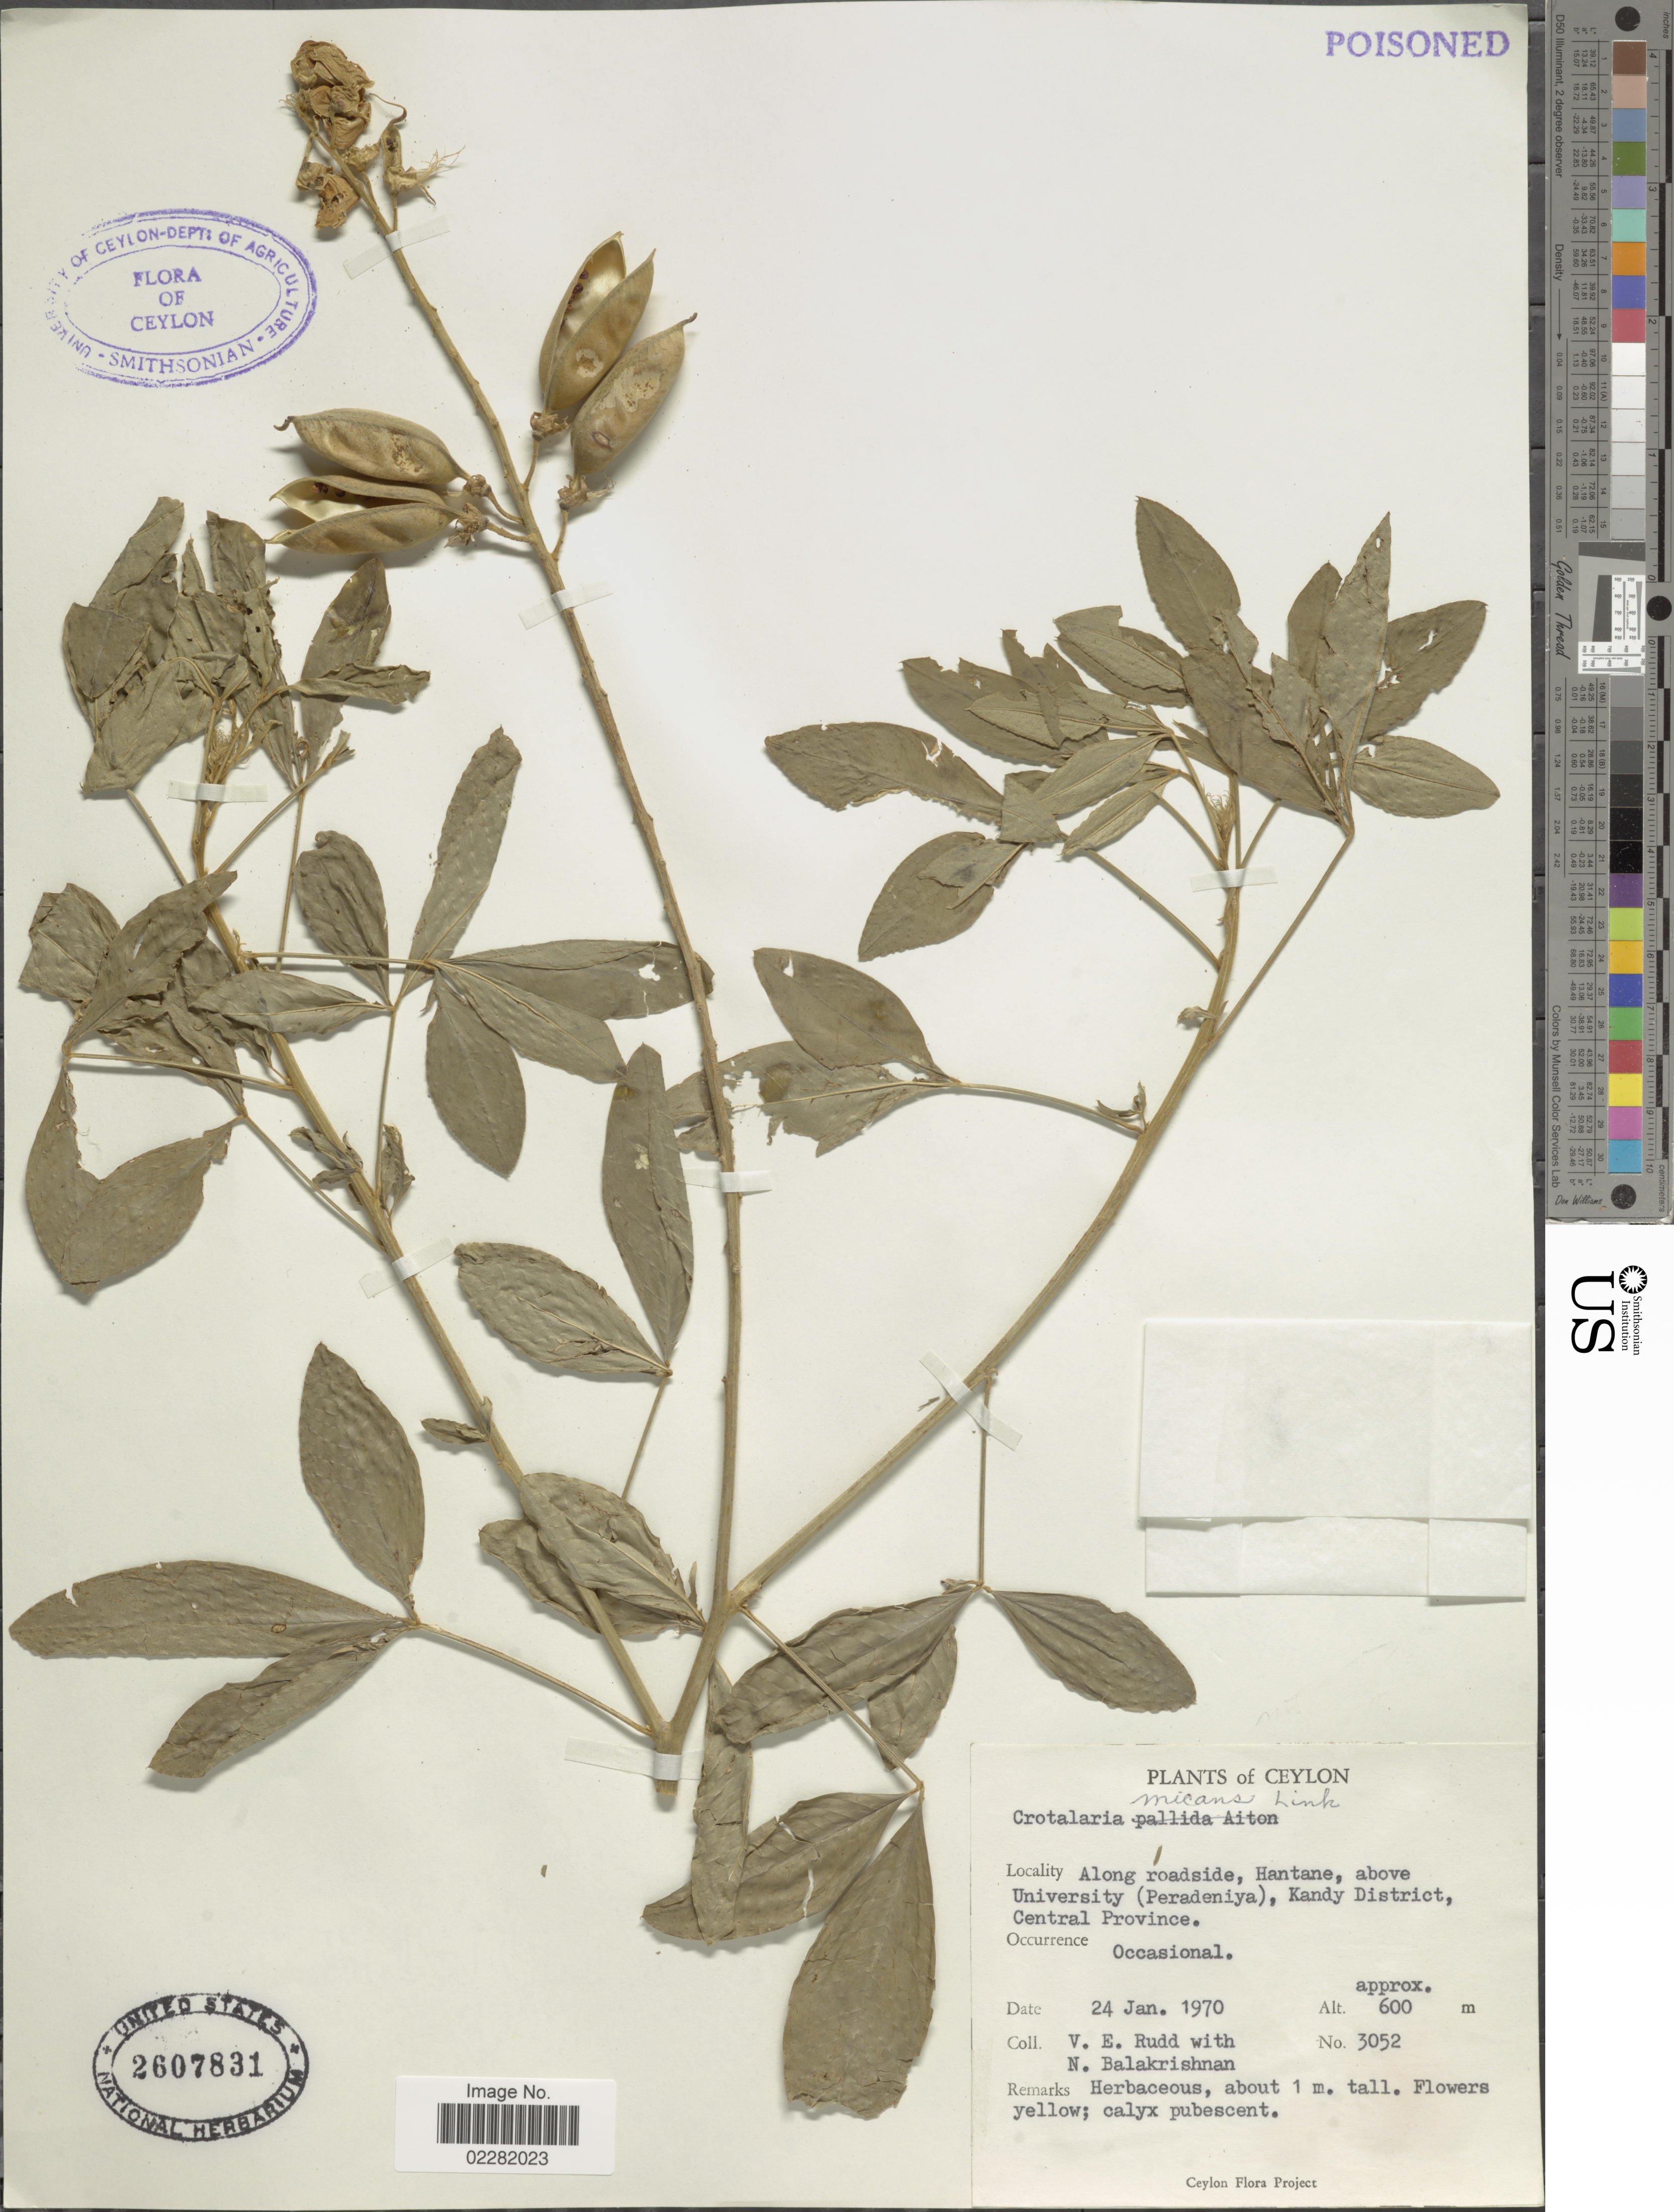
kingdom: Plantae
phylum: Tracheophyta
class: Magnoliopsida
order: Fabales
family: Fabaceae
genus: Crotalaria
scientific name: Crotalaria micans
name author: Link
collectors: V. E. Rudd & N. Balakrishnan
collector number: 3052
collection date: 1970-01-24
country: Sri Lanka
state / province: Central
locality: Ceylon. Along roadside, Hantane, above University (Peradeniya), Kandy District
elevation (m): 600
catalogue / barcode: US 2607831